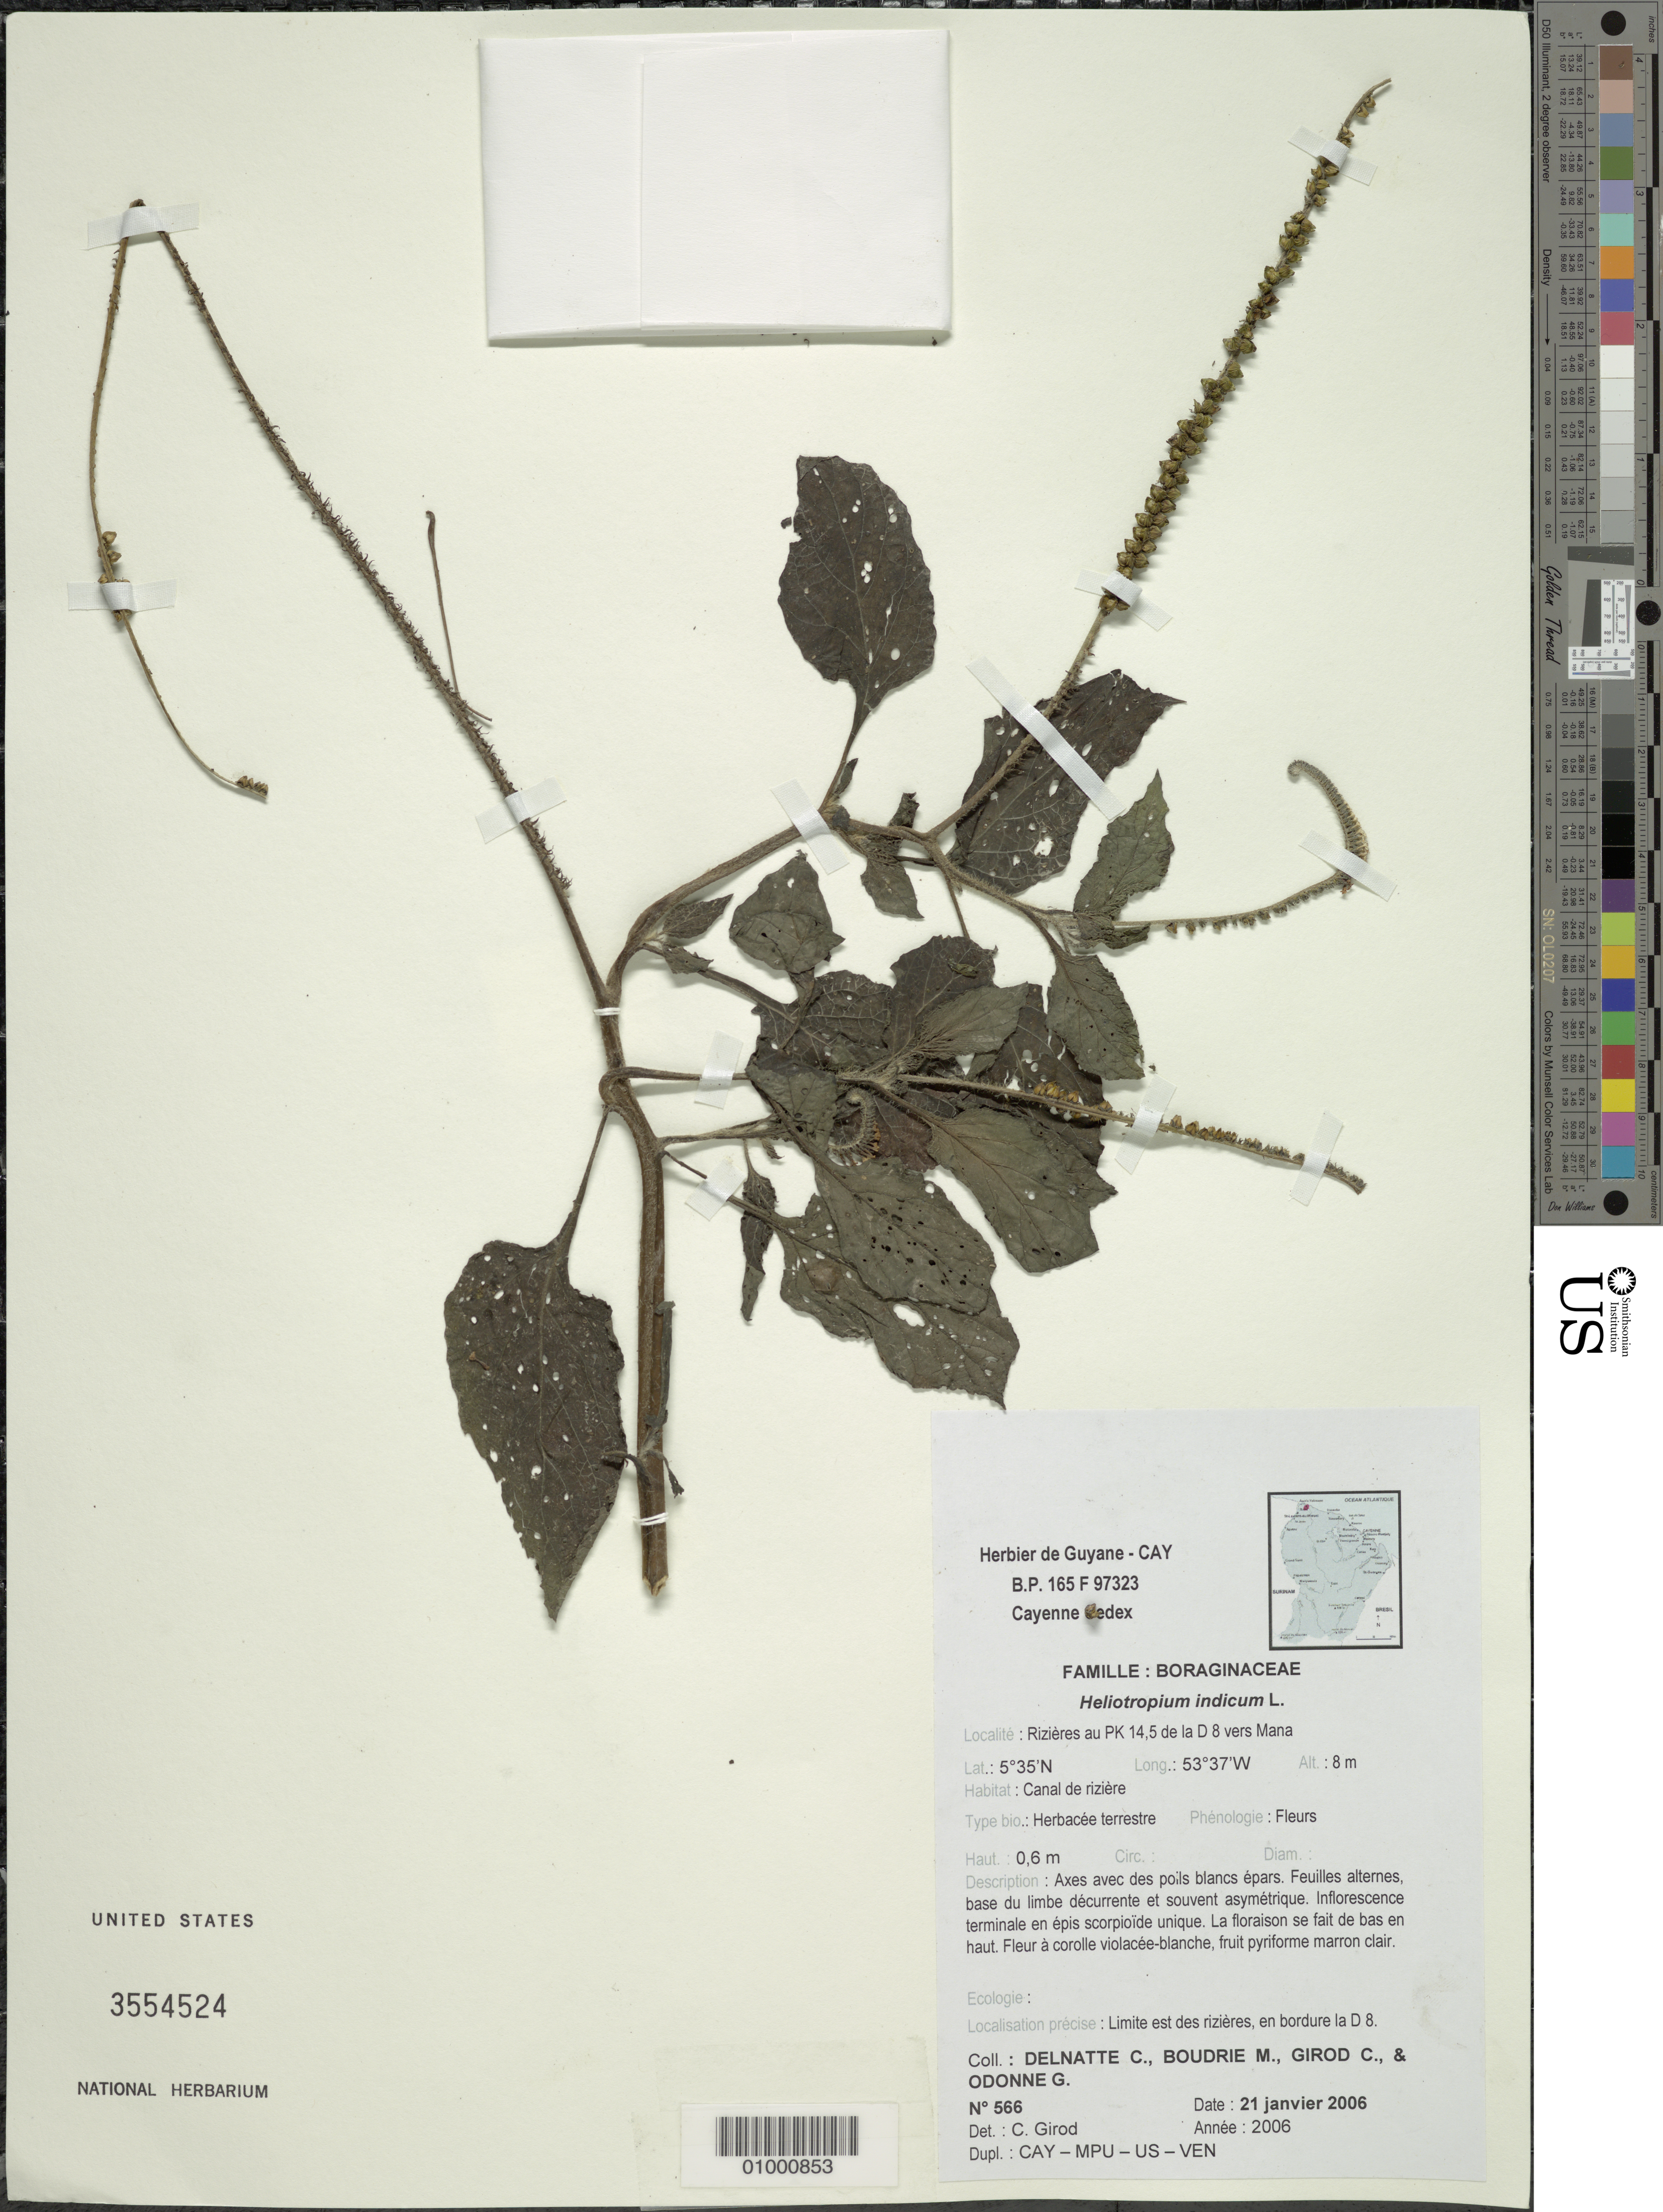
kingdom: Plantae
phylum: Tracheophyta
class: Magnoliopsida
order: Boraginales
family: Heliotropiaceae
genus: Heliotropium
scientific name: Heliotropium polyphyllum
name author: Lehm.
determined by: Girod, C.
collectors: C. Delnatte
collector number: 566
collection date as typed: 21-Jan-06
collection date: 2006-01-21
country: French Guiana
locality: Rizieres au PK 14.5 de la D 8 vers Mana; limite est des rizieres, en bordure la D8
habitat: Canal de riziere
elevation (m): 8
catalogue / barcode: US 3554524